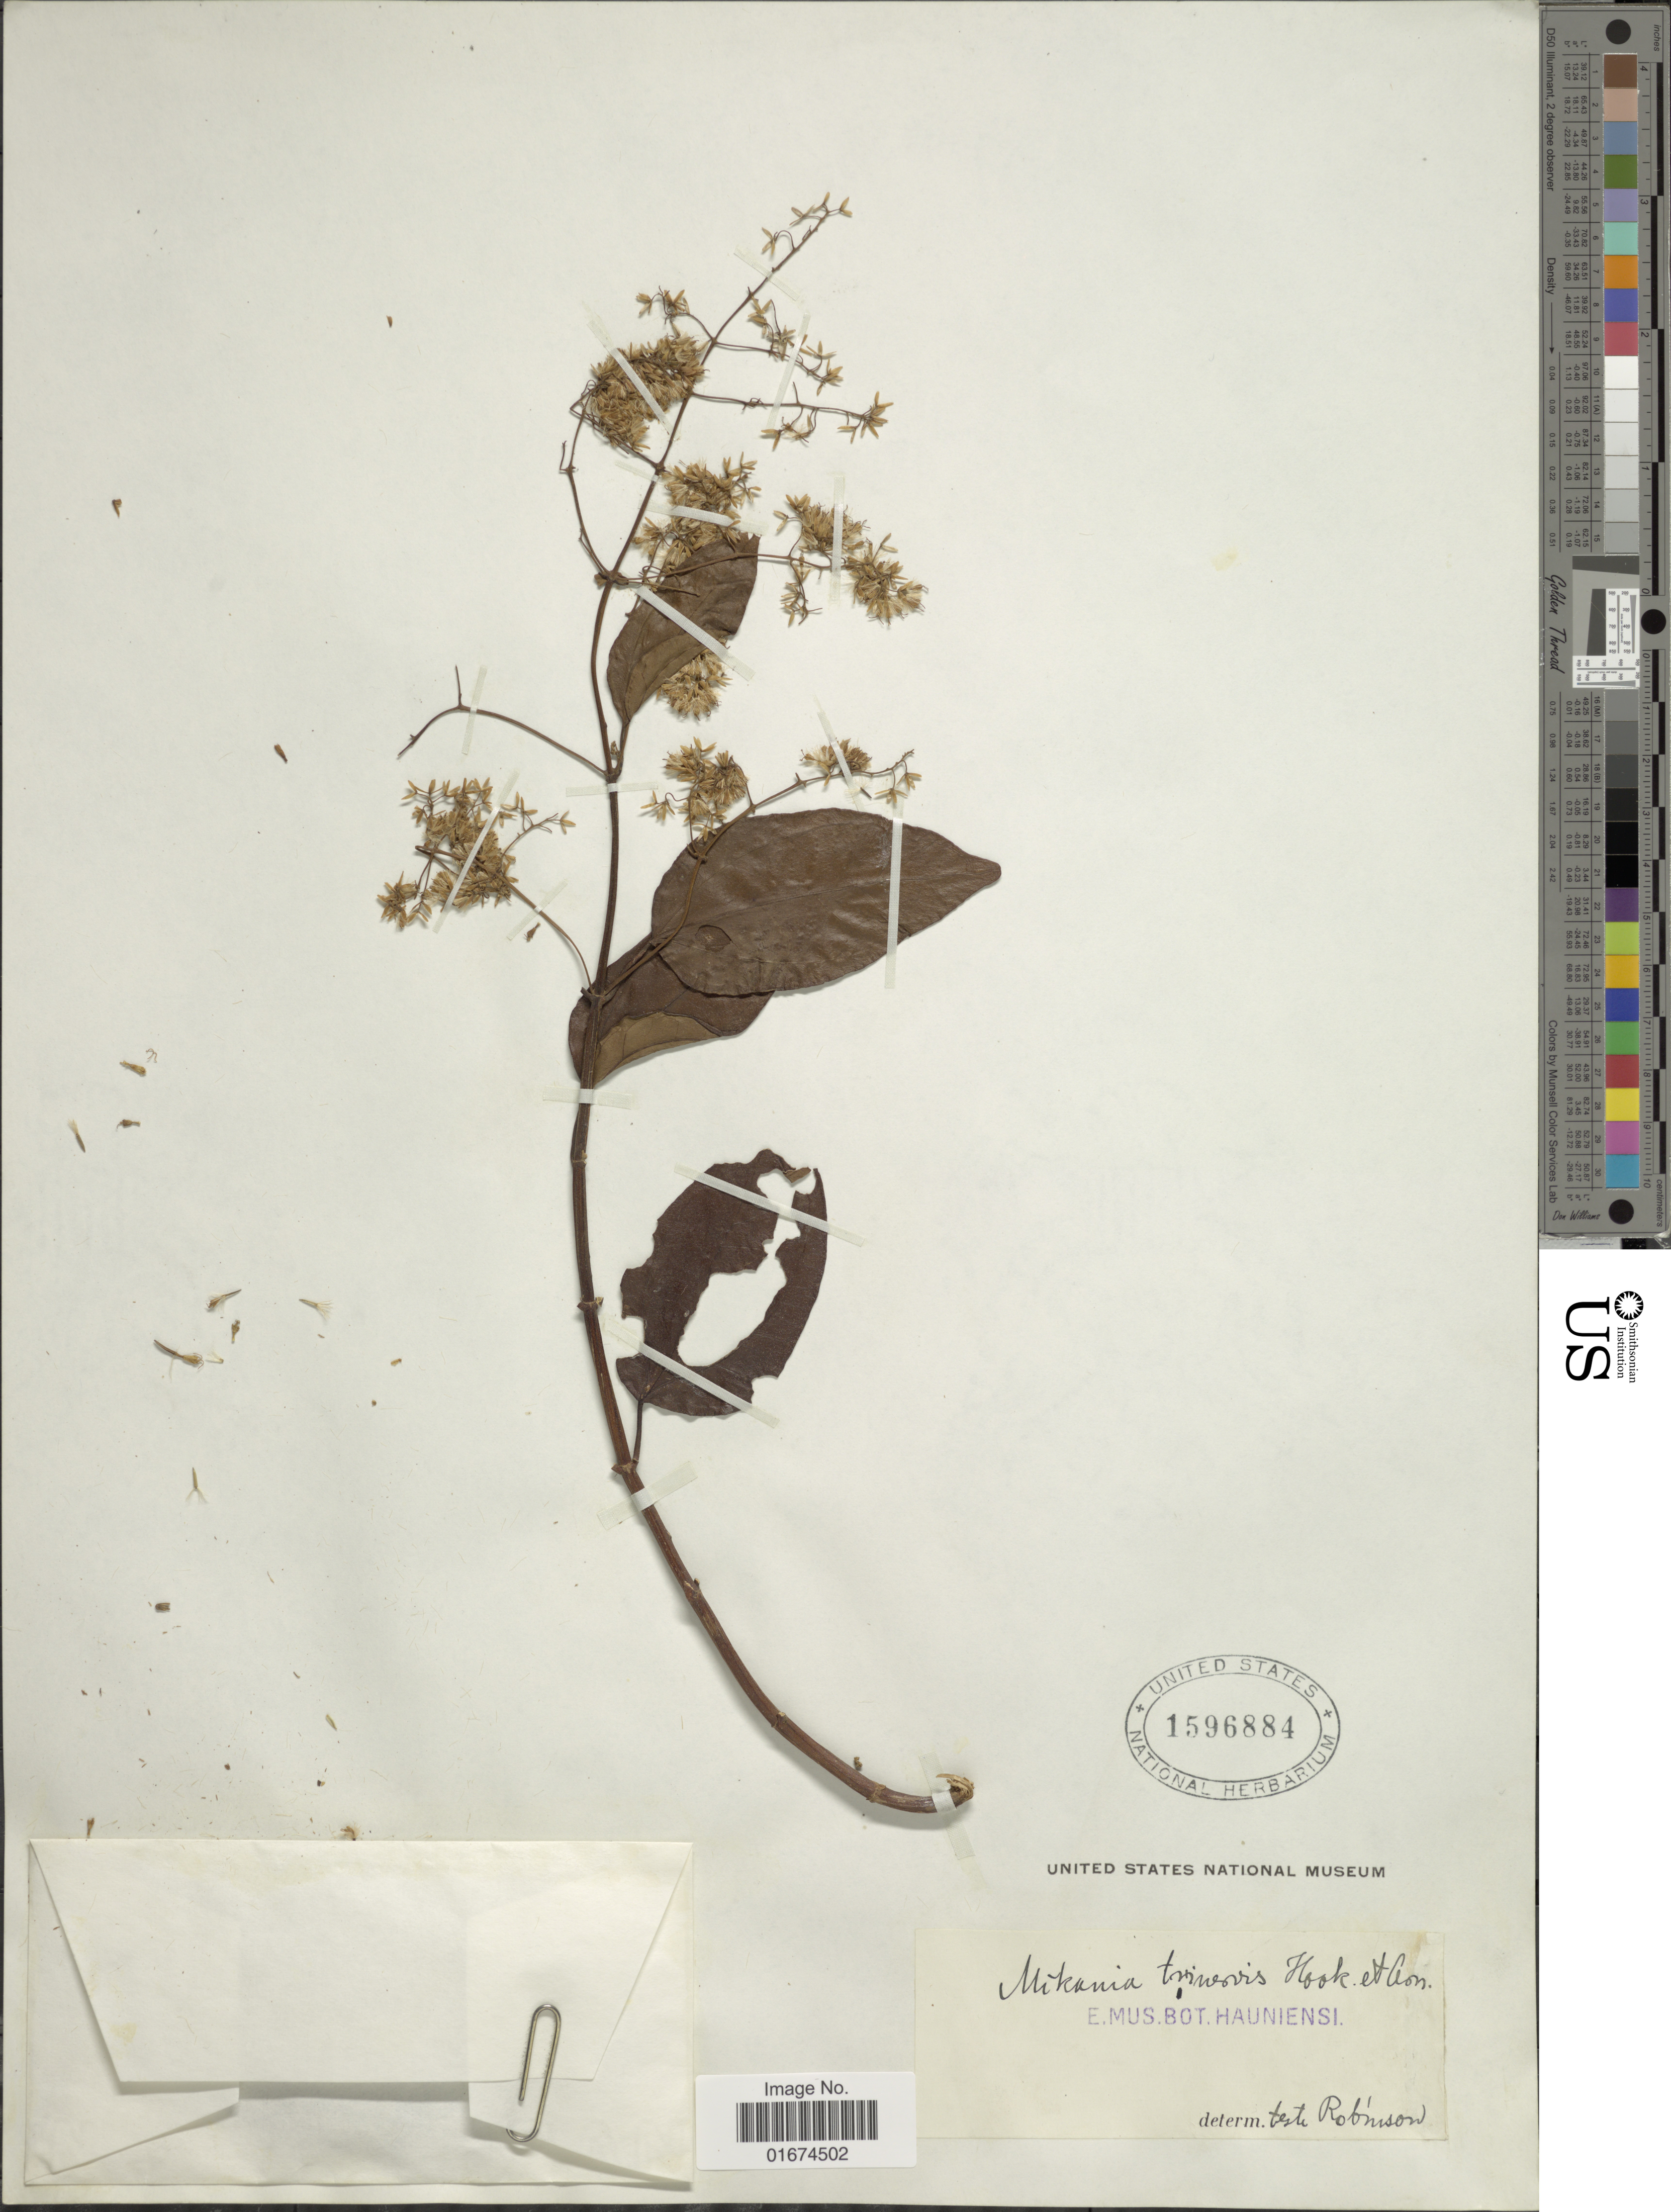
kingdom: Plantae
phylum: Tracheophyta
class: Magnoliopsida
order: Asterales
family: Asteraceae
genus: Mikania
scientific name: Mikania trinervis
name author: Hook. & Arn.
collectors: ex Mus. Bot. Hauniense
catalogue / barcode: US 1596884